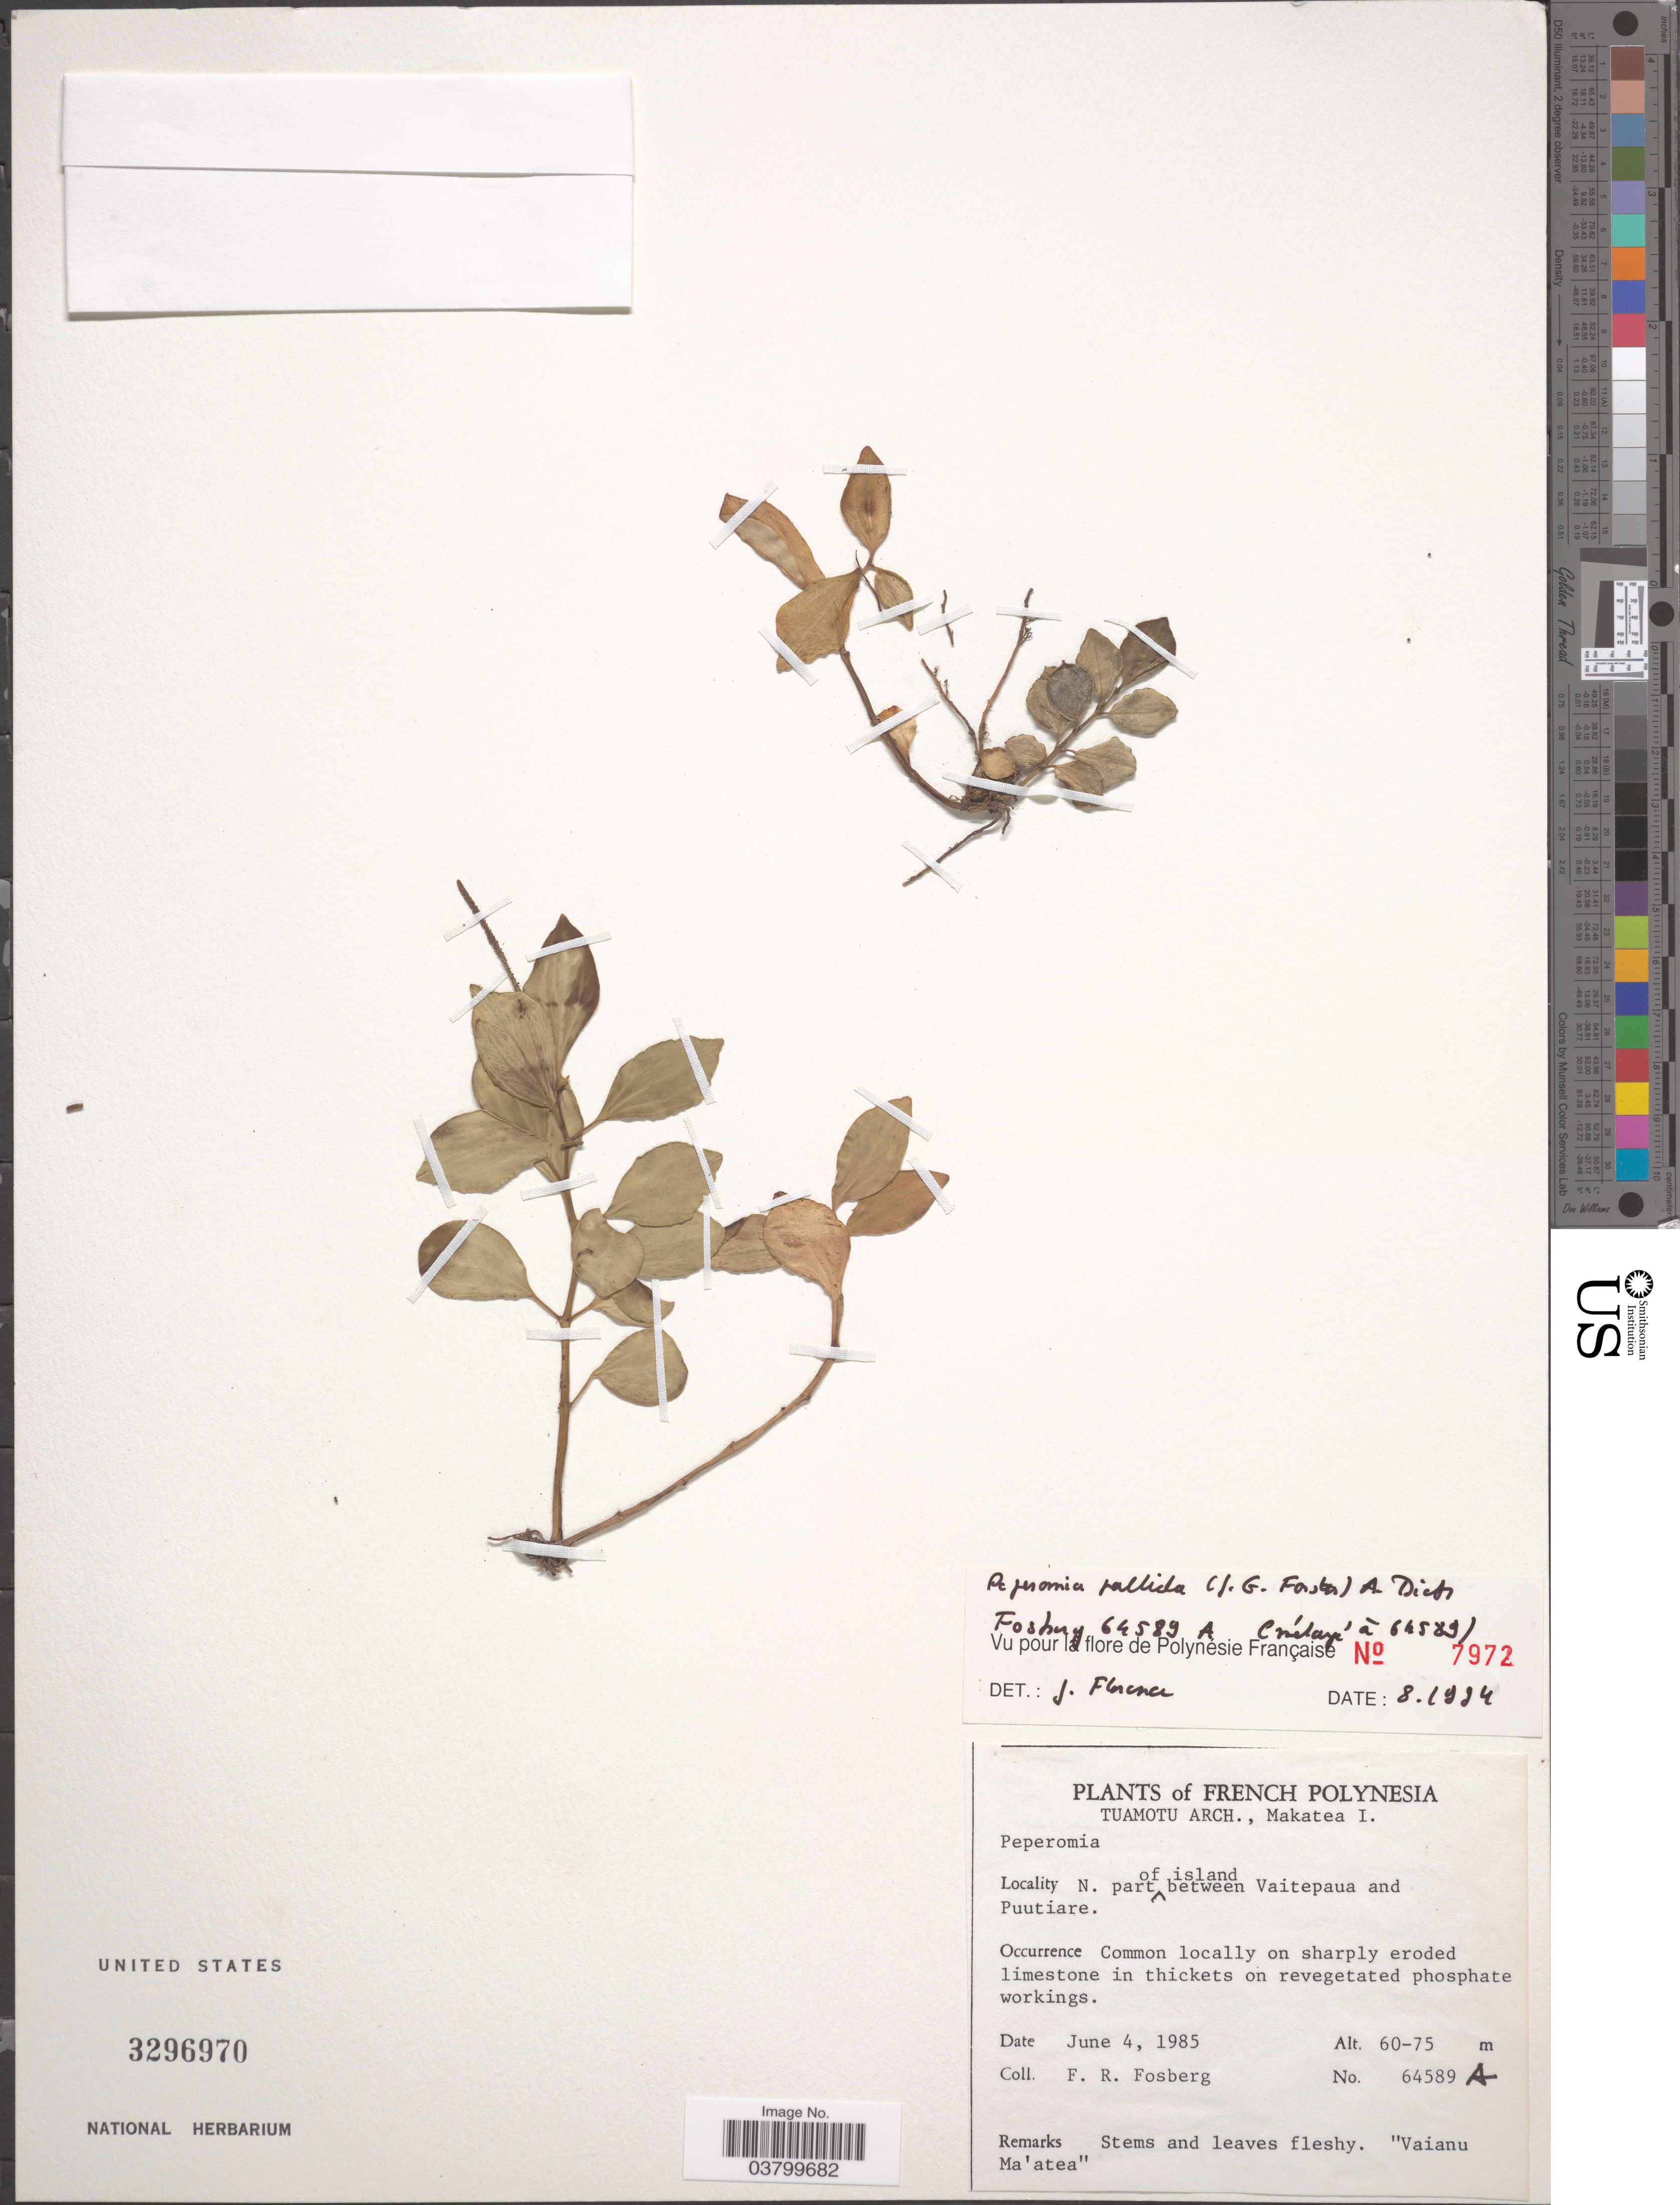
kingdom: Plantae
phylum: Tracheophyta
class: Magnoliopsida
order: Piperales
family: Piperaceae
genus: Peperomia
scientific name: Peperomia pallida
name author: (G. Forst.) Dietr.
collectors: F. R. Fosberg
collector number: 64589A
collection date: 1985-06-04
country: French Polynesia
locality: Tuamotu Arch., Makatea I. N. part of island between Vaitepaua and Puutiare.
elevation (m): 60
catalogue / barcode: US 3296970